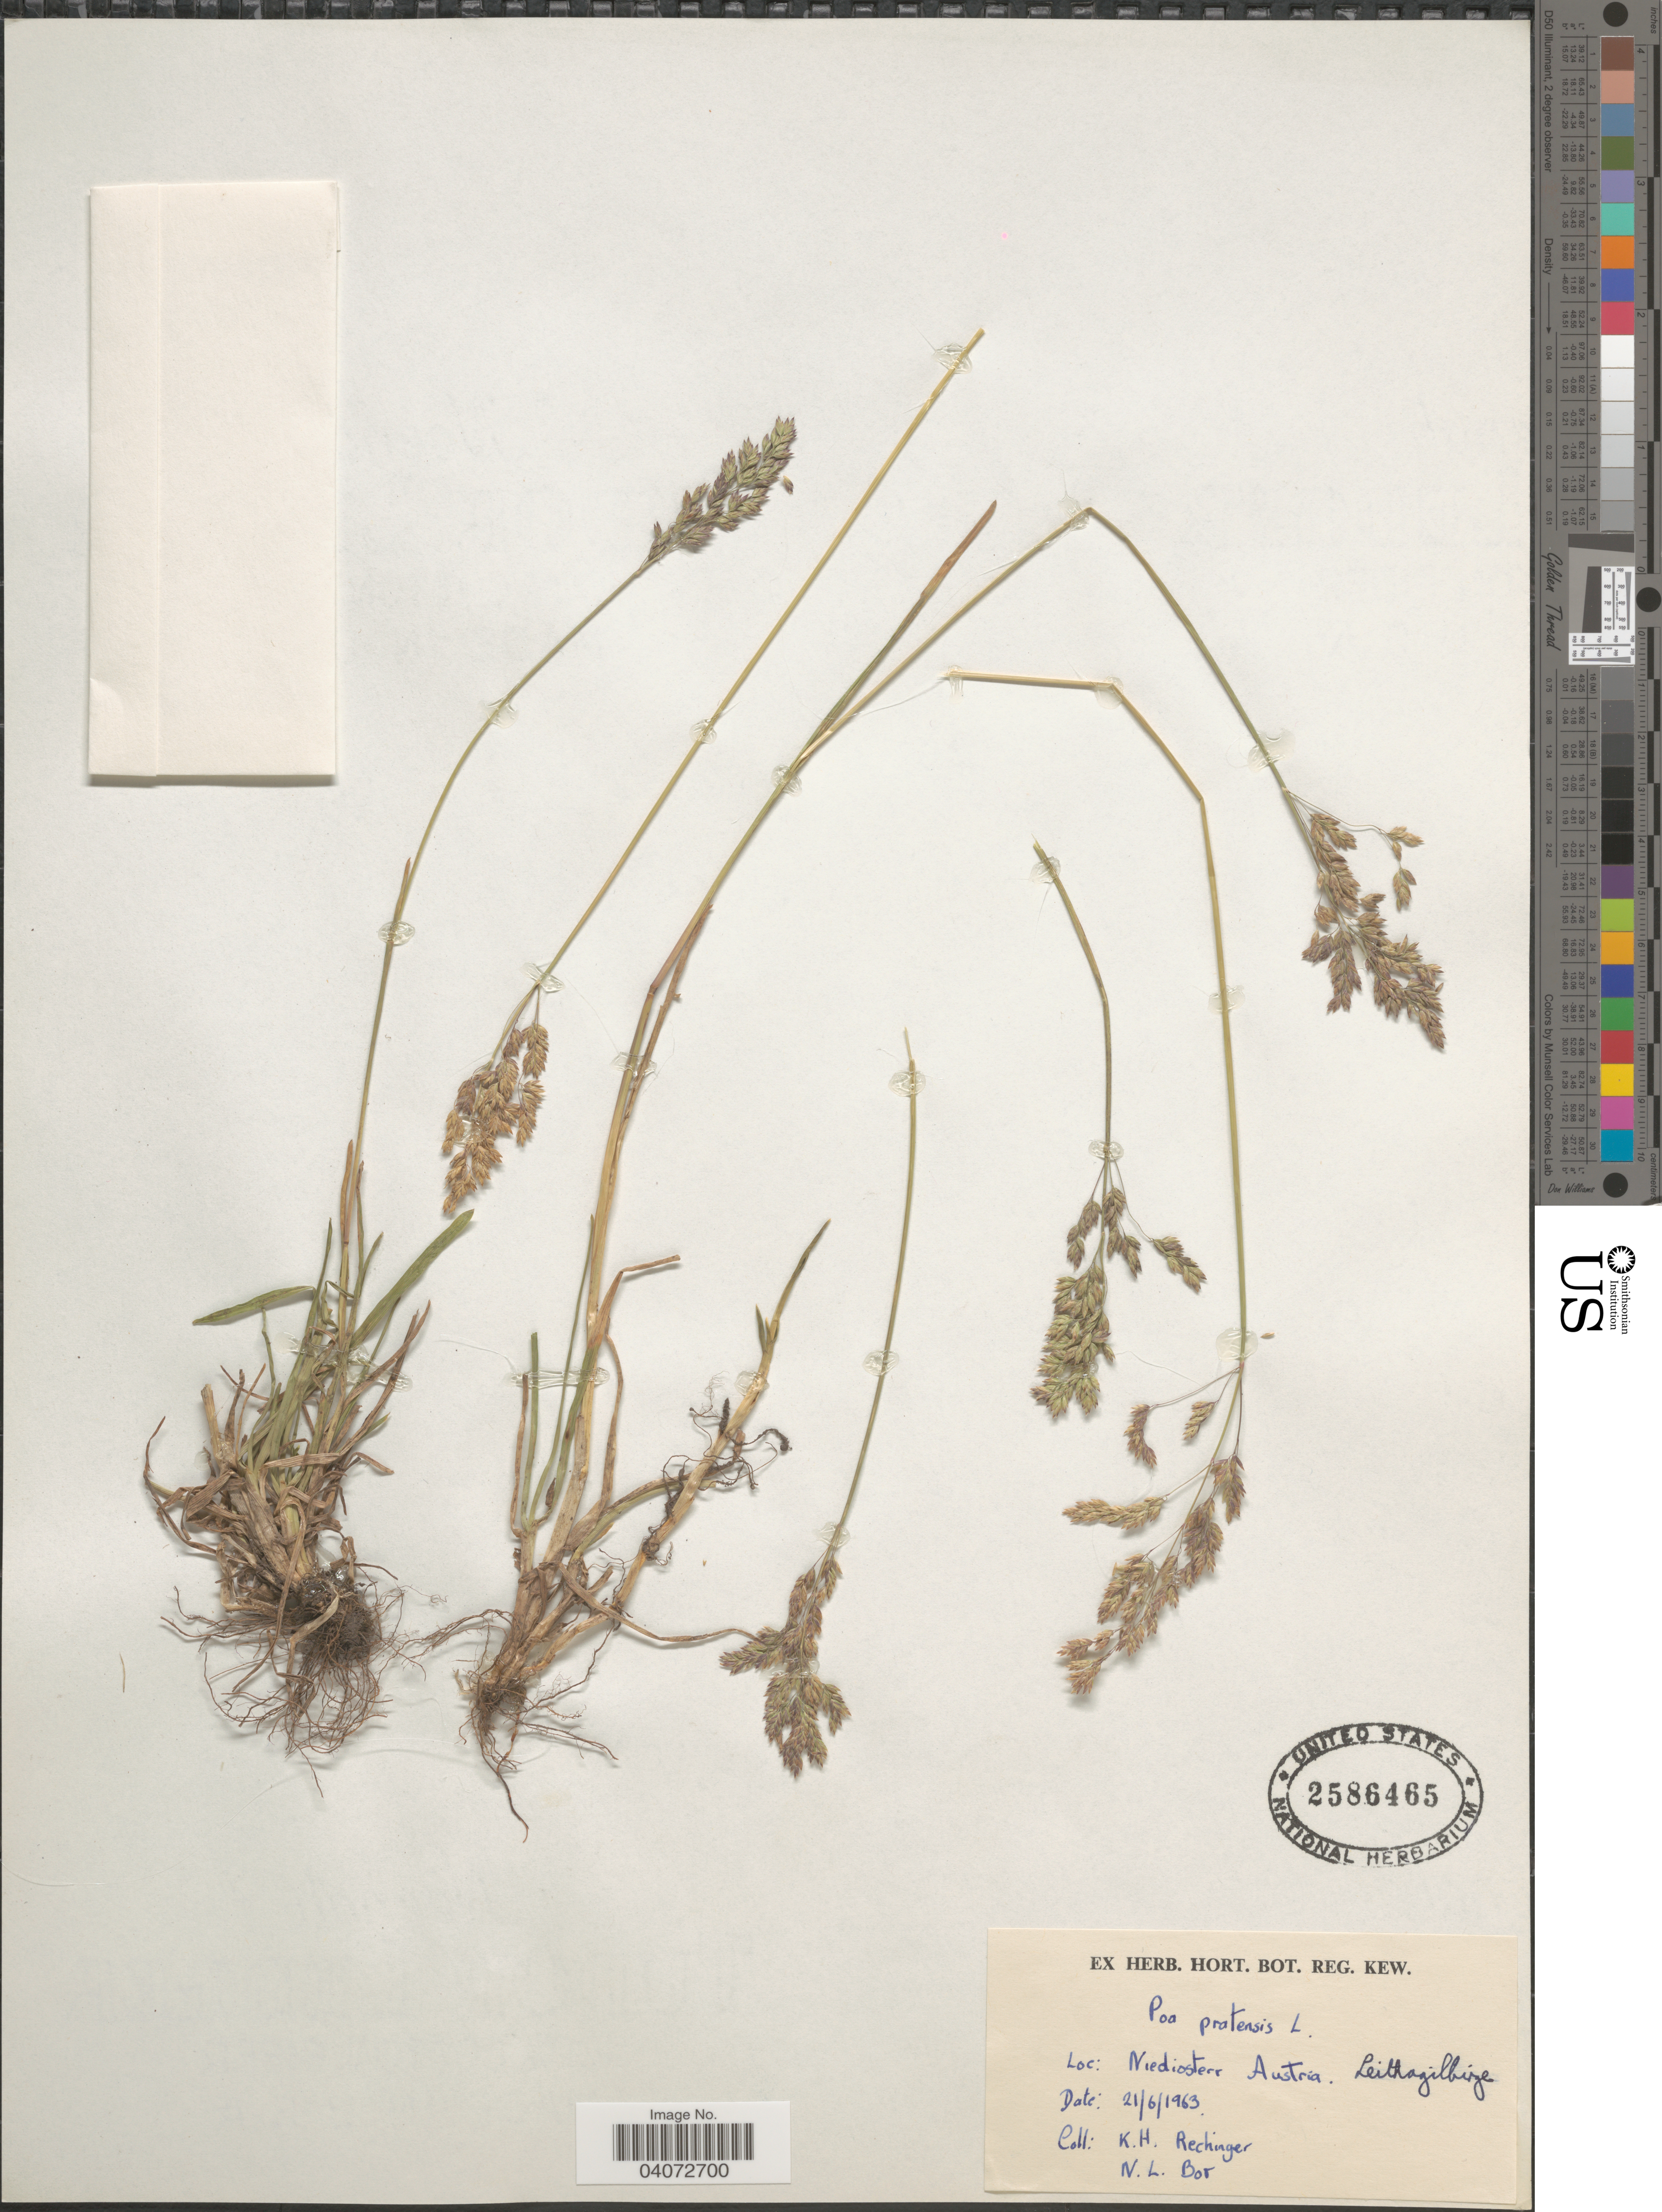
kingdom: Plantae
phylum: Tracheophyta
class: Liliopsida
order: Poales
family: Poaceae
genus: Poa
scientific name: Poa pratensis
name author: L.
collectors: K. H. Rechinger & N. L. Bor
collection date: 1963-06-21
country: Austria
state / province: Niederosterreich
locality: Leittragilbirge.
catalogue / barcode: US 2586465